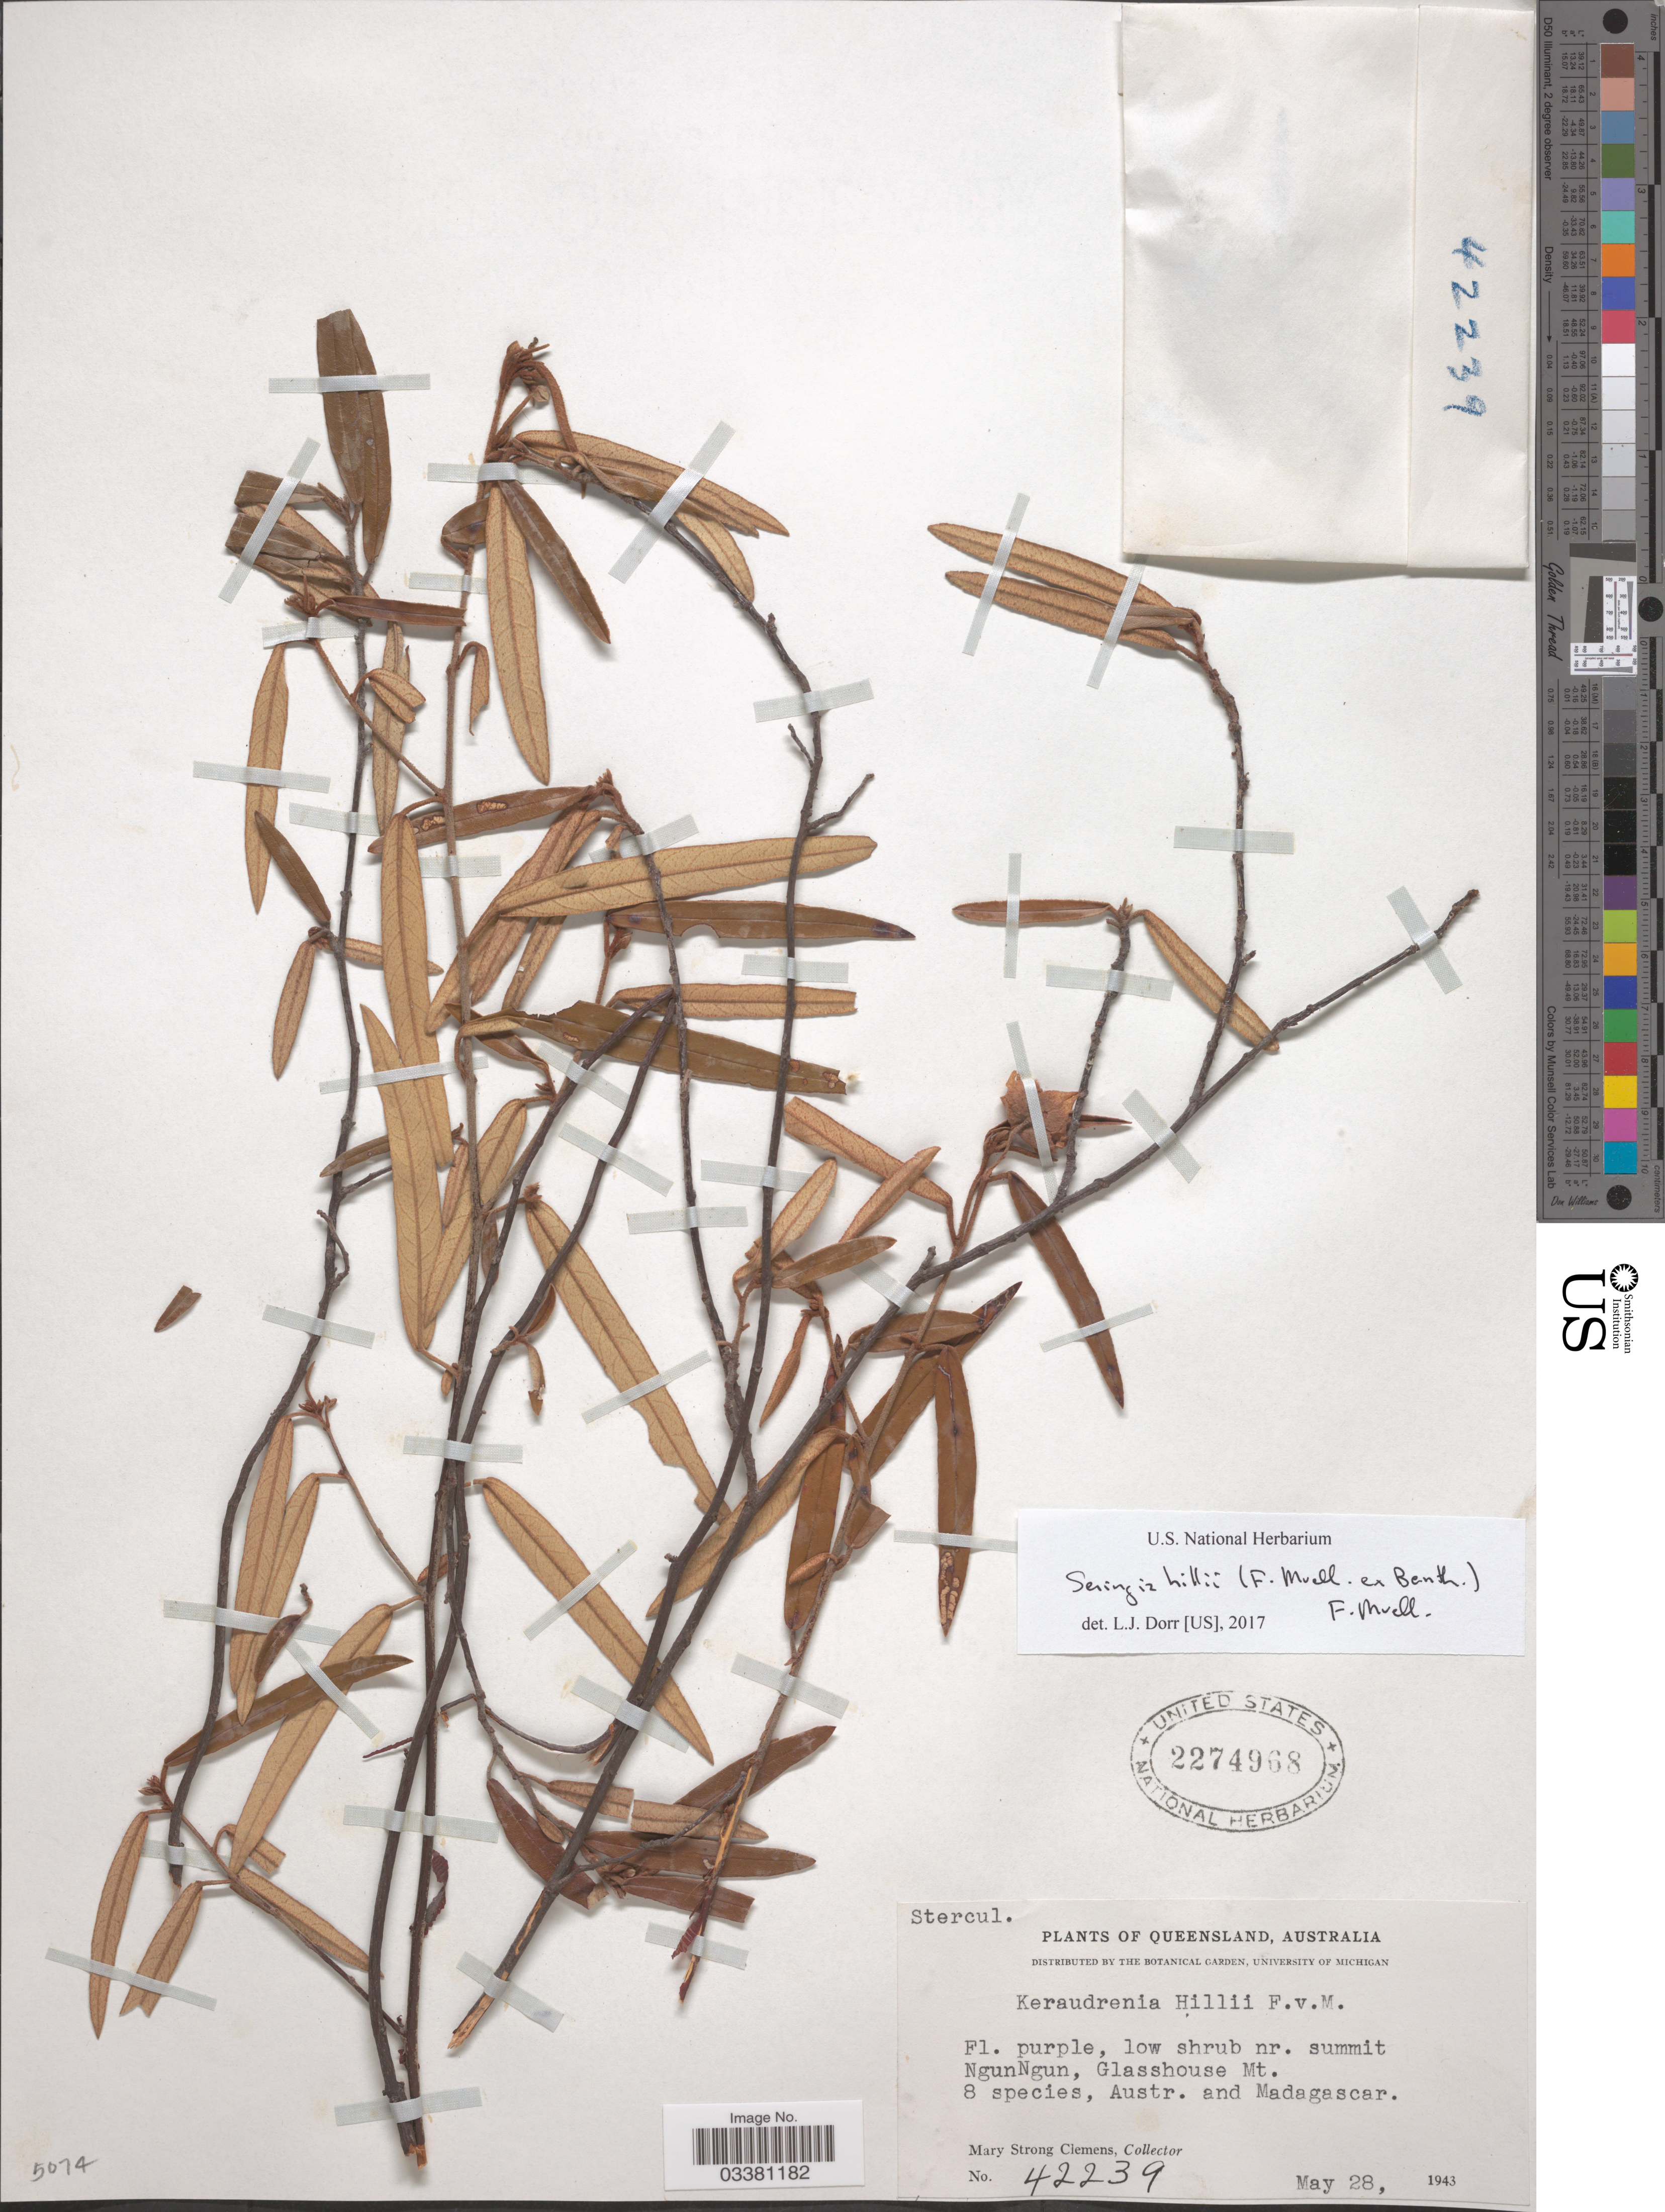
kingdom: Plantae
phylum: Tracheophyta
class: Magnoliopsida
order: Malvales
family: Malvaceae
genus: Seringia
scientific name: Seringia hillii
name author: F. Muell.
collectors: M. S. Clemens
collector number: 42239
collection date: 1943-05-28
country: Australia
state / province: Queensland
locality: Low shrub nr. summit NguNgun, Glasshouse Mt.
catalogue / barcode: US 2274968